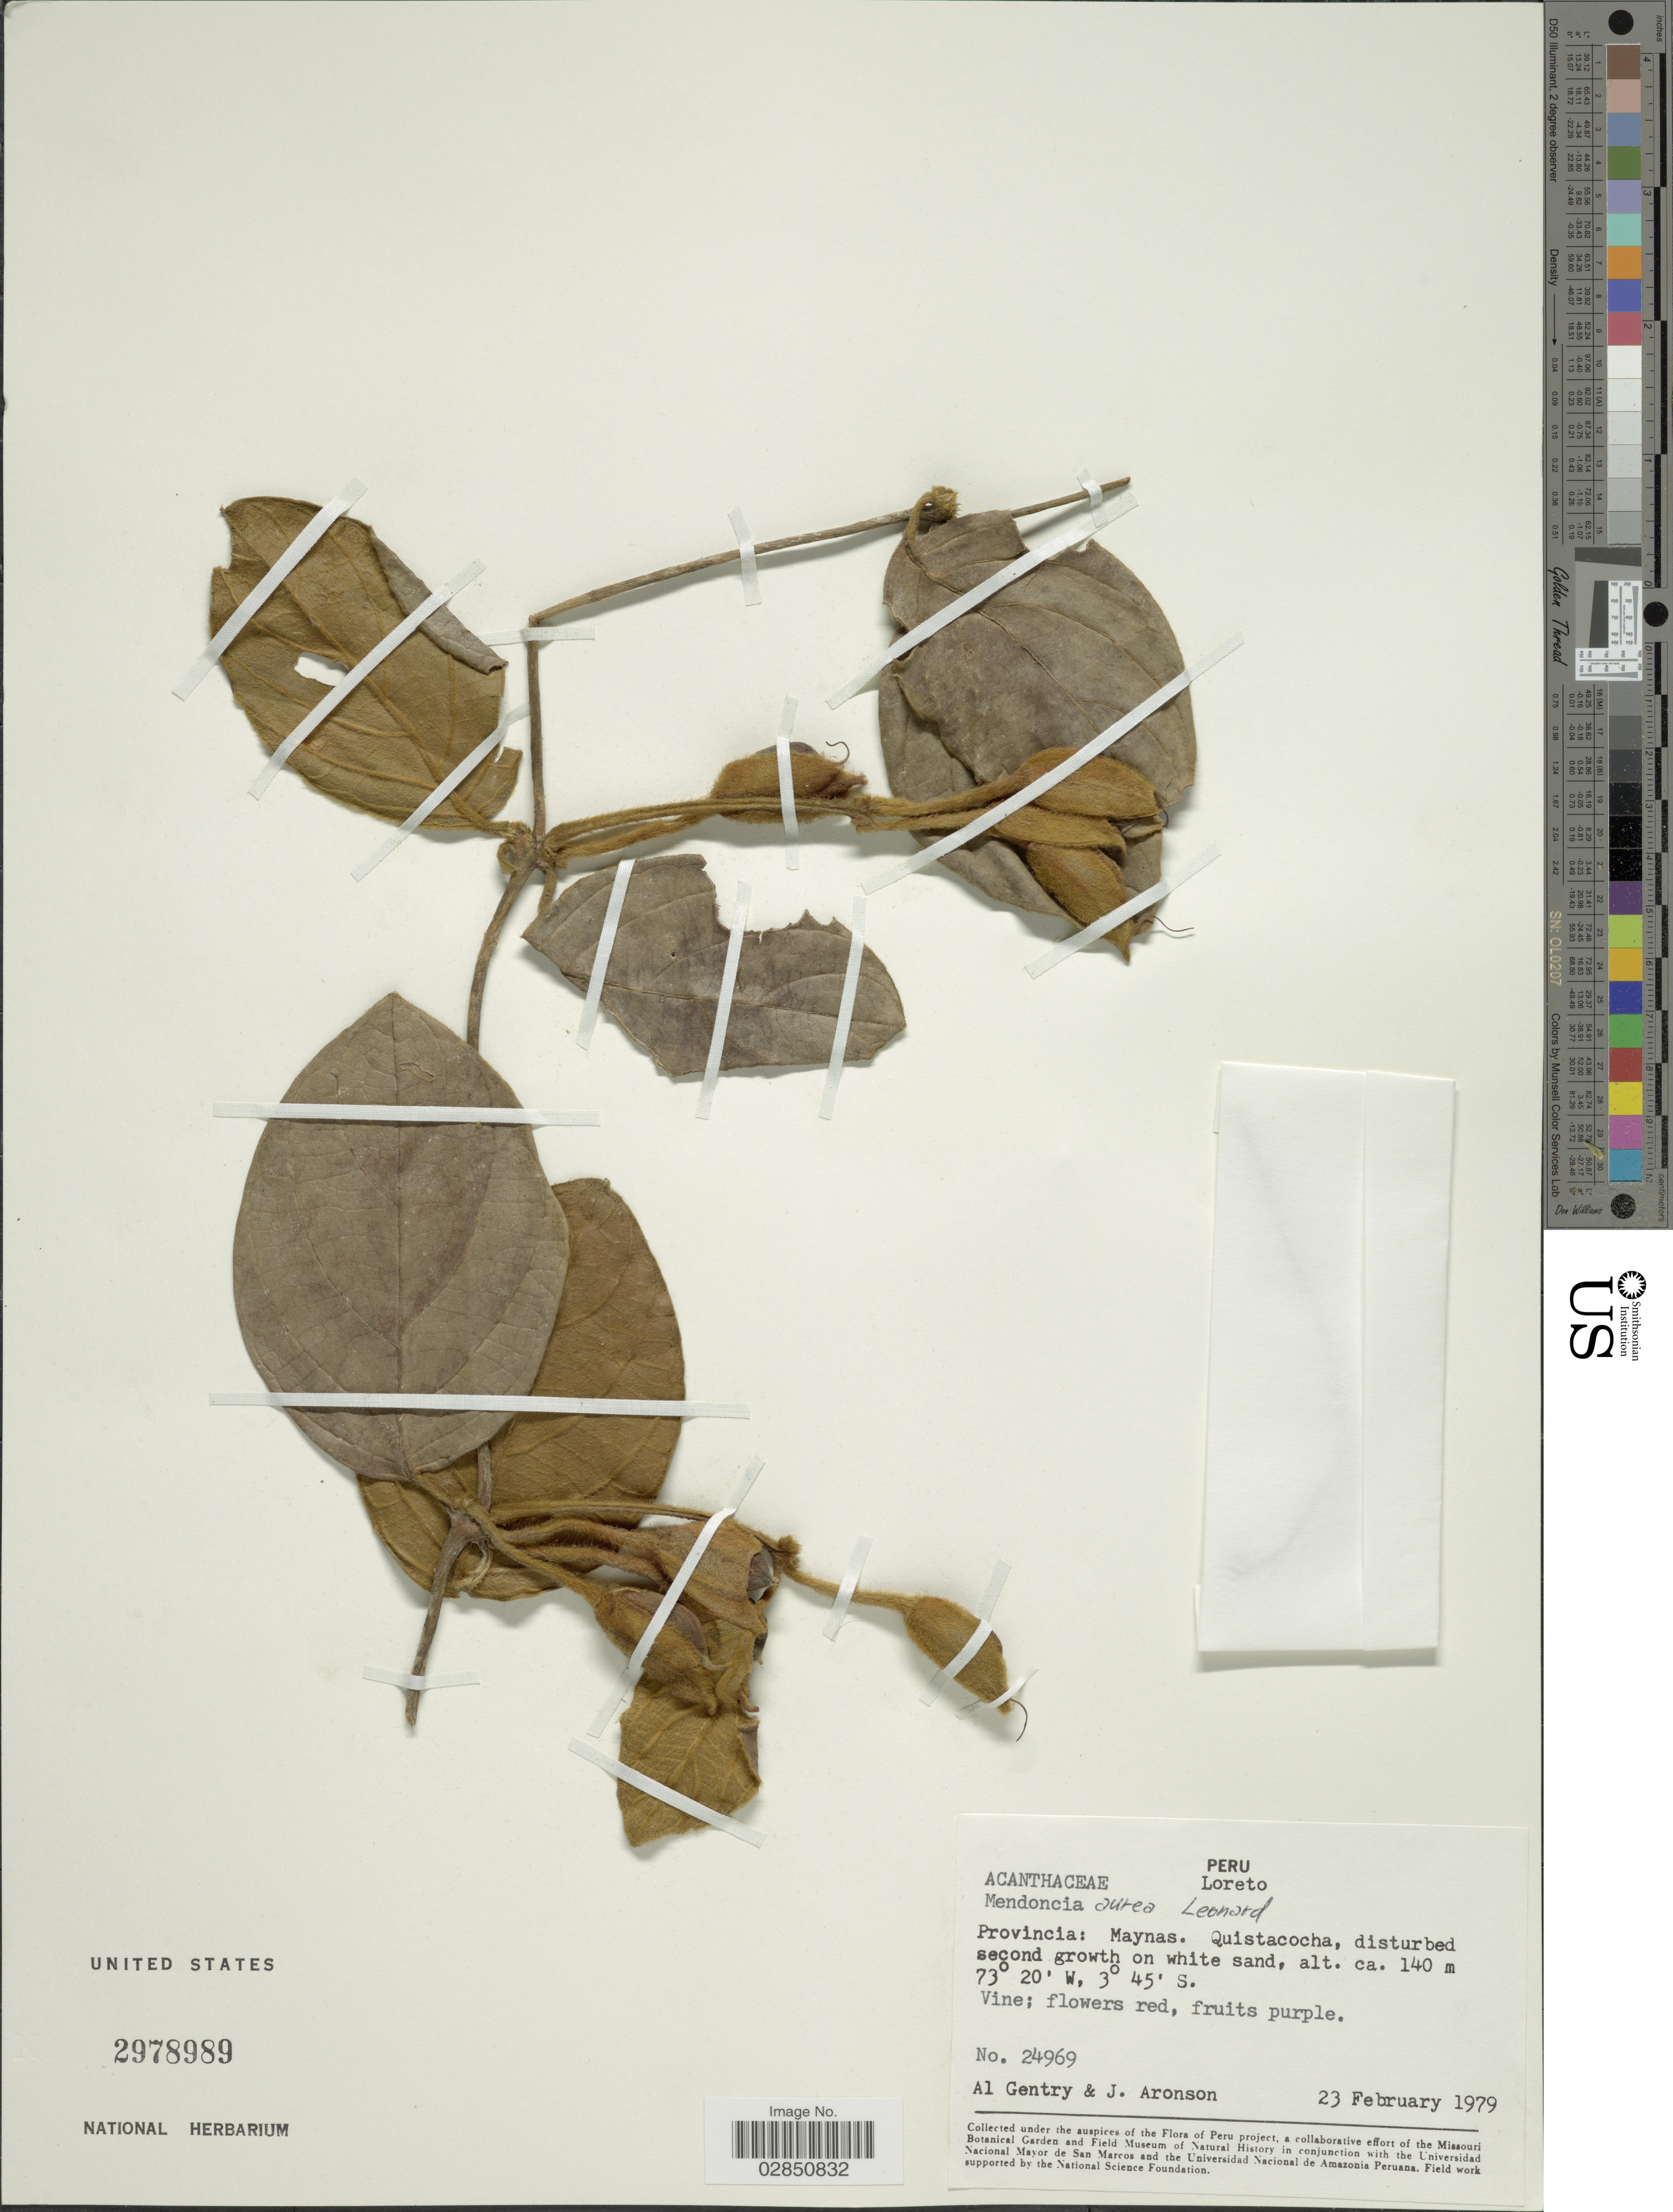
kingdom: Plantae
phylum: Tracheophyta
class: Magnoliopsida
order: Lamiales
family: Acanthaceae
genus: Mendoncia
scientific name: Mendoncia aurea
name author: Leonard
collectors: A. H. Gentry & J. Aronson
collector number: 24969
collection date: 1979-02-23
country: Peru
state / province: Loreto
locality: Provincia: Maynas. Quistacocha.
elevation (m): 140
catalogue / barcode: US 2978989